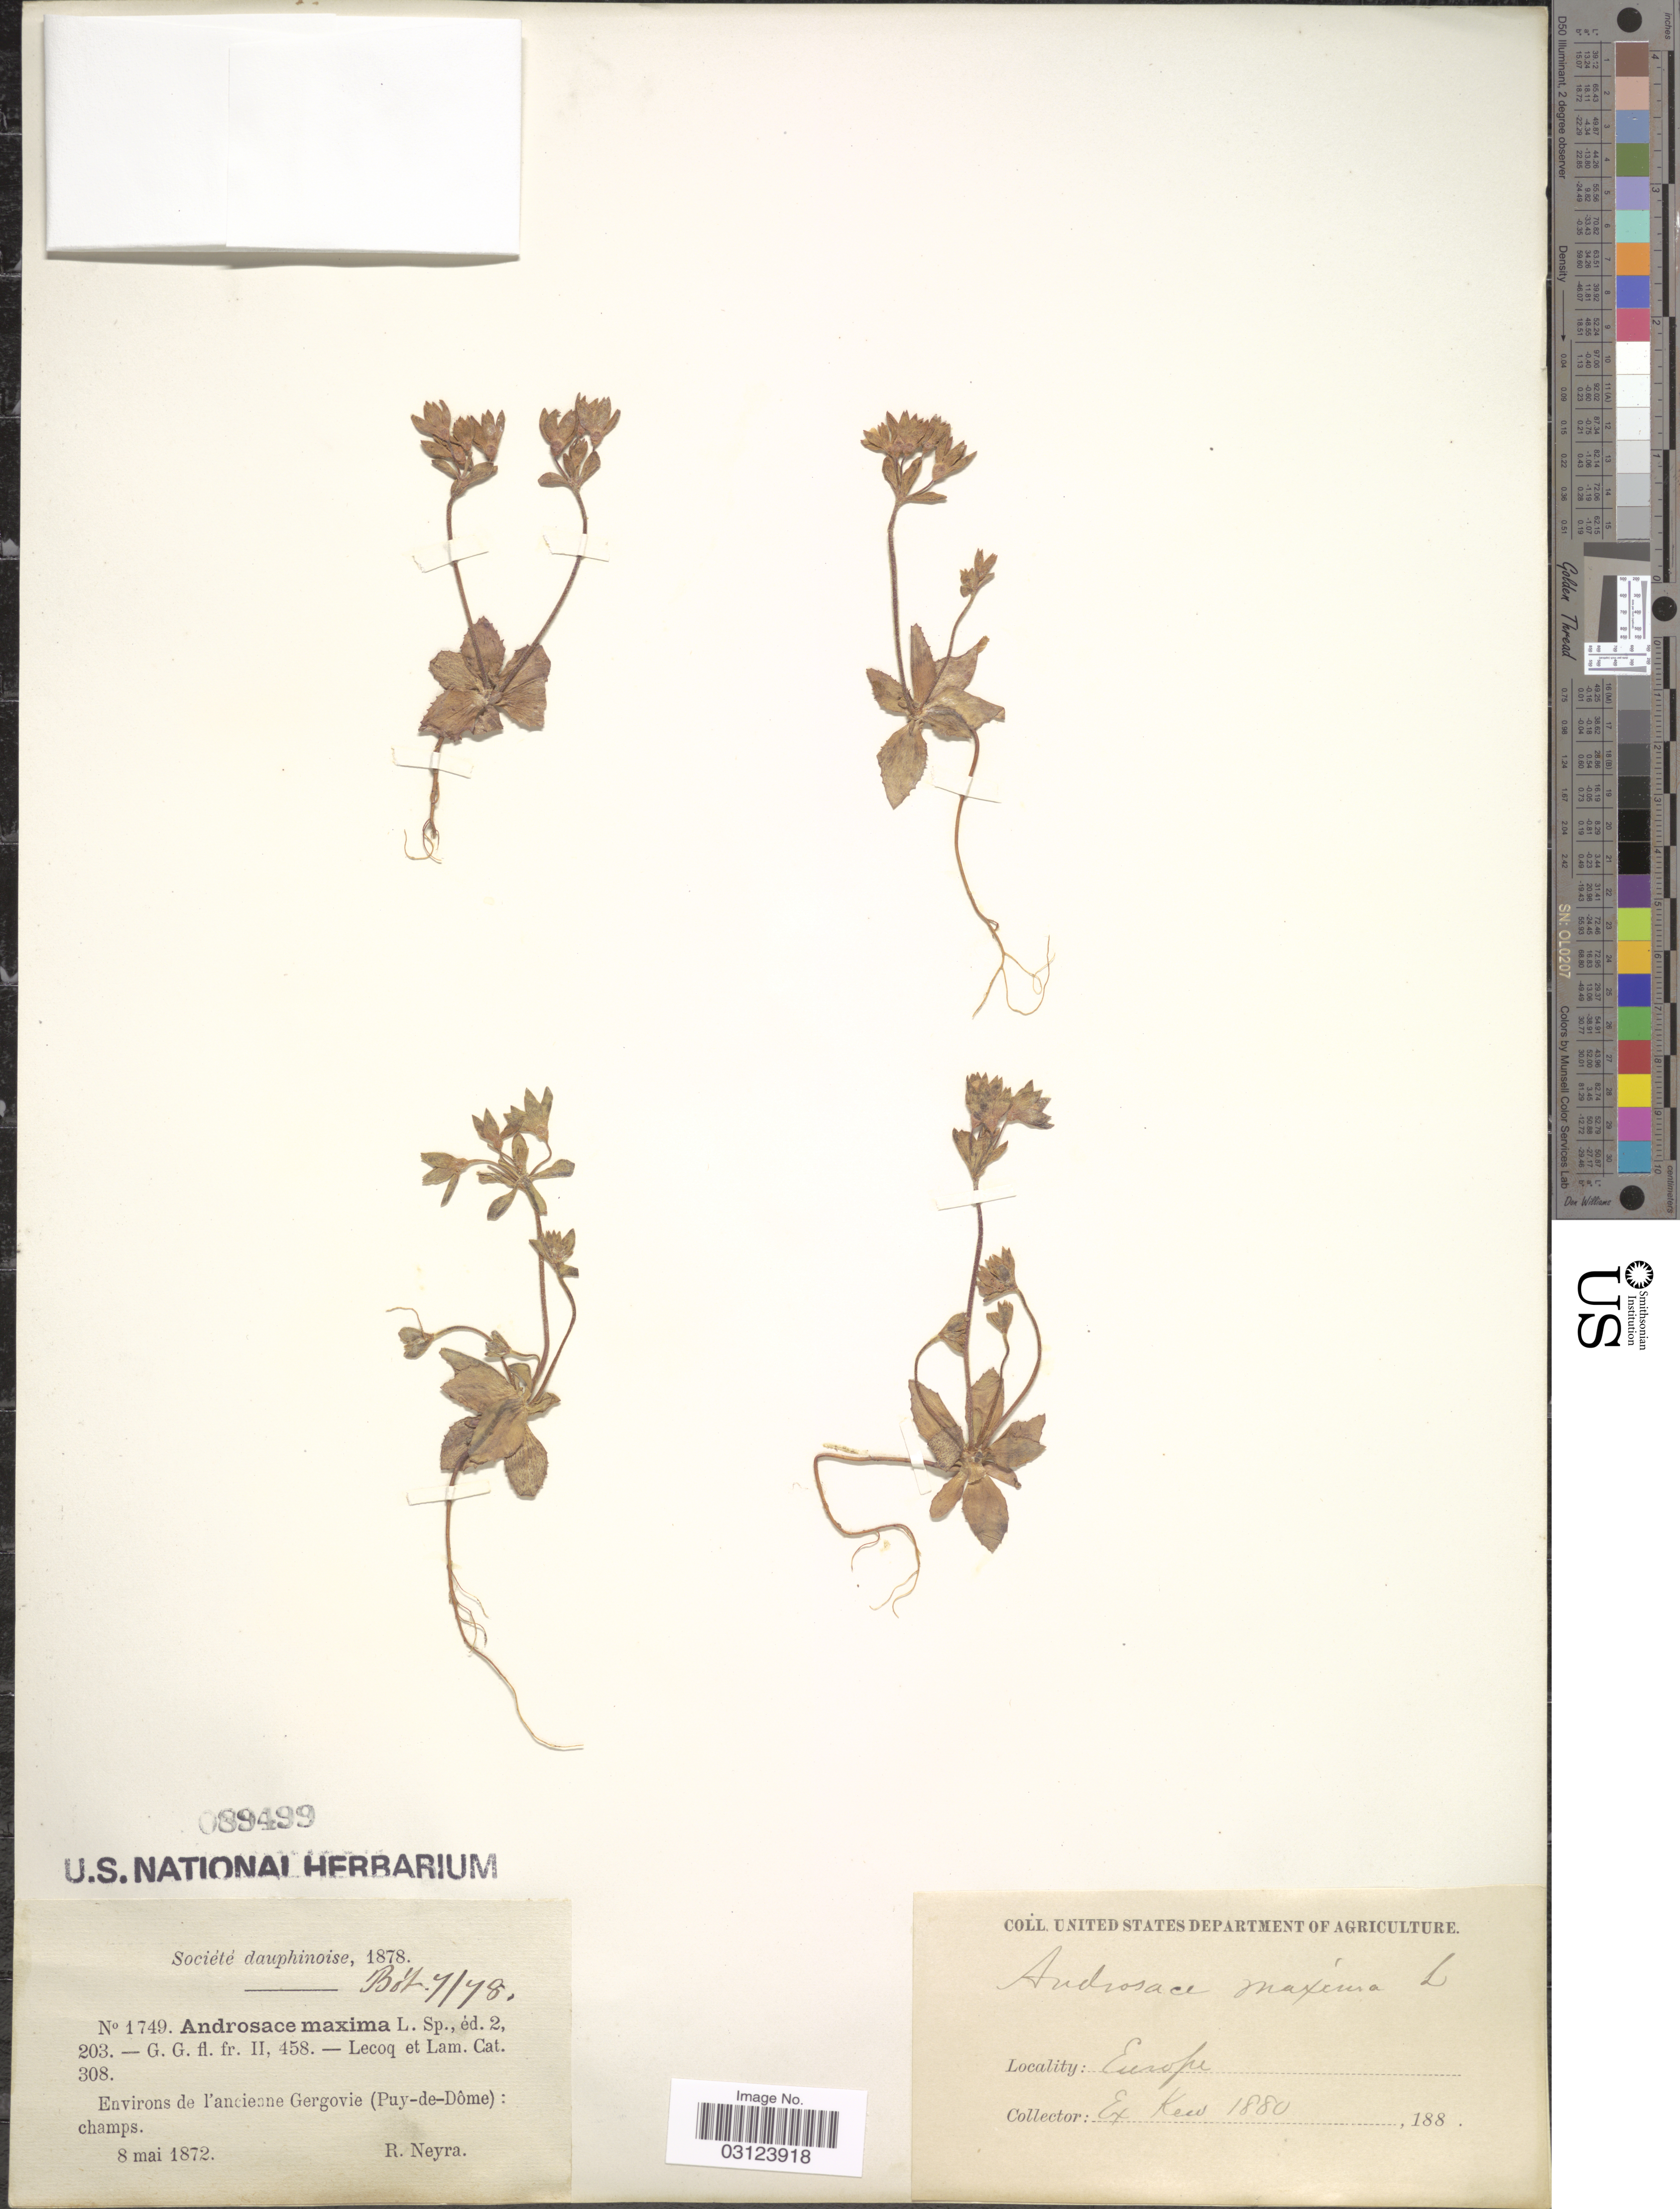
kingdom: Plantae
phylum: Tracheophyta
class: Magnoliopsida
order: Ericales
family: Primulaceae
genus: Androsace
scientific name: Androsace maxima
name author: L.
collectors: R. Neyra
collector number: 1749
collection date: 1872-05-08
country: France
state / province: Auvergne-Rhône-Alpes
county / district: Puy-de-Dôme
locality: Environs de l'ancienne Gergovie (Puy-de-Dôme): champs.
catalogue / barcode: US 89499